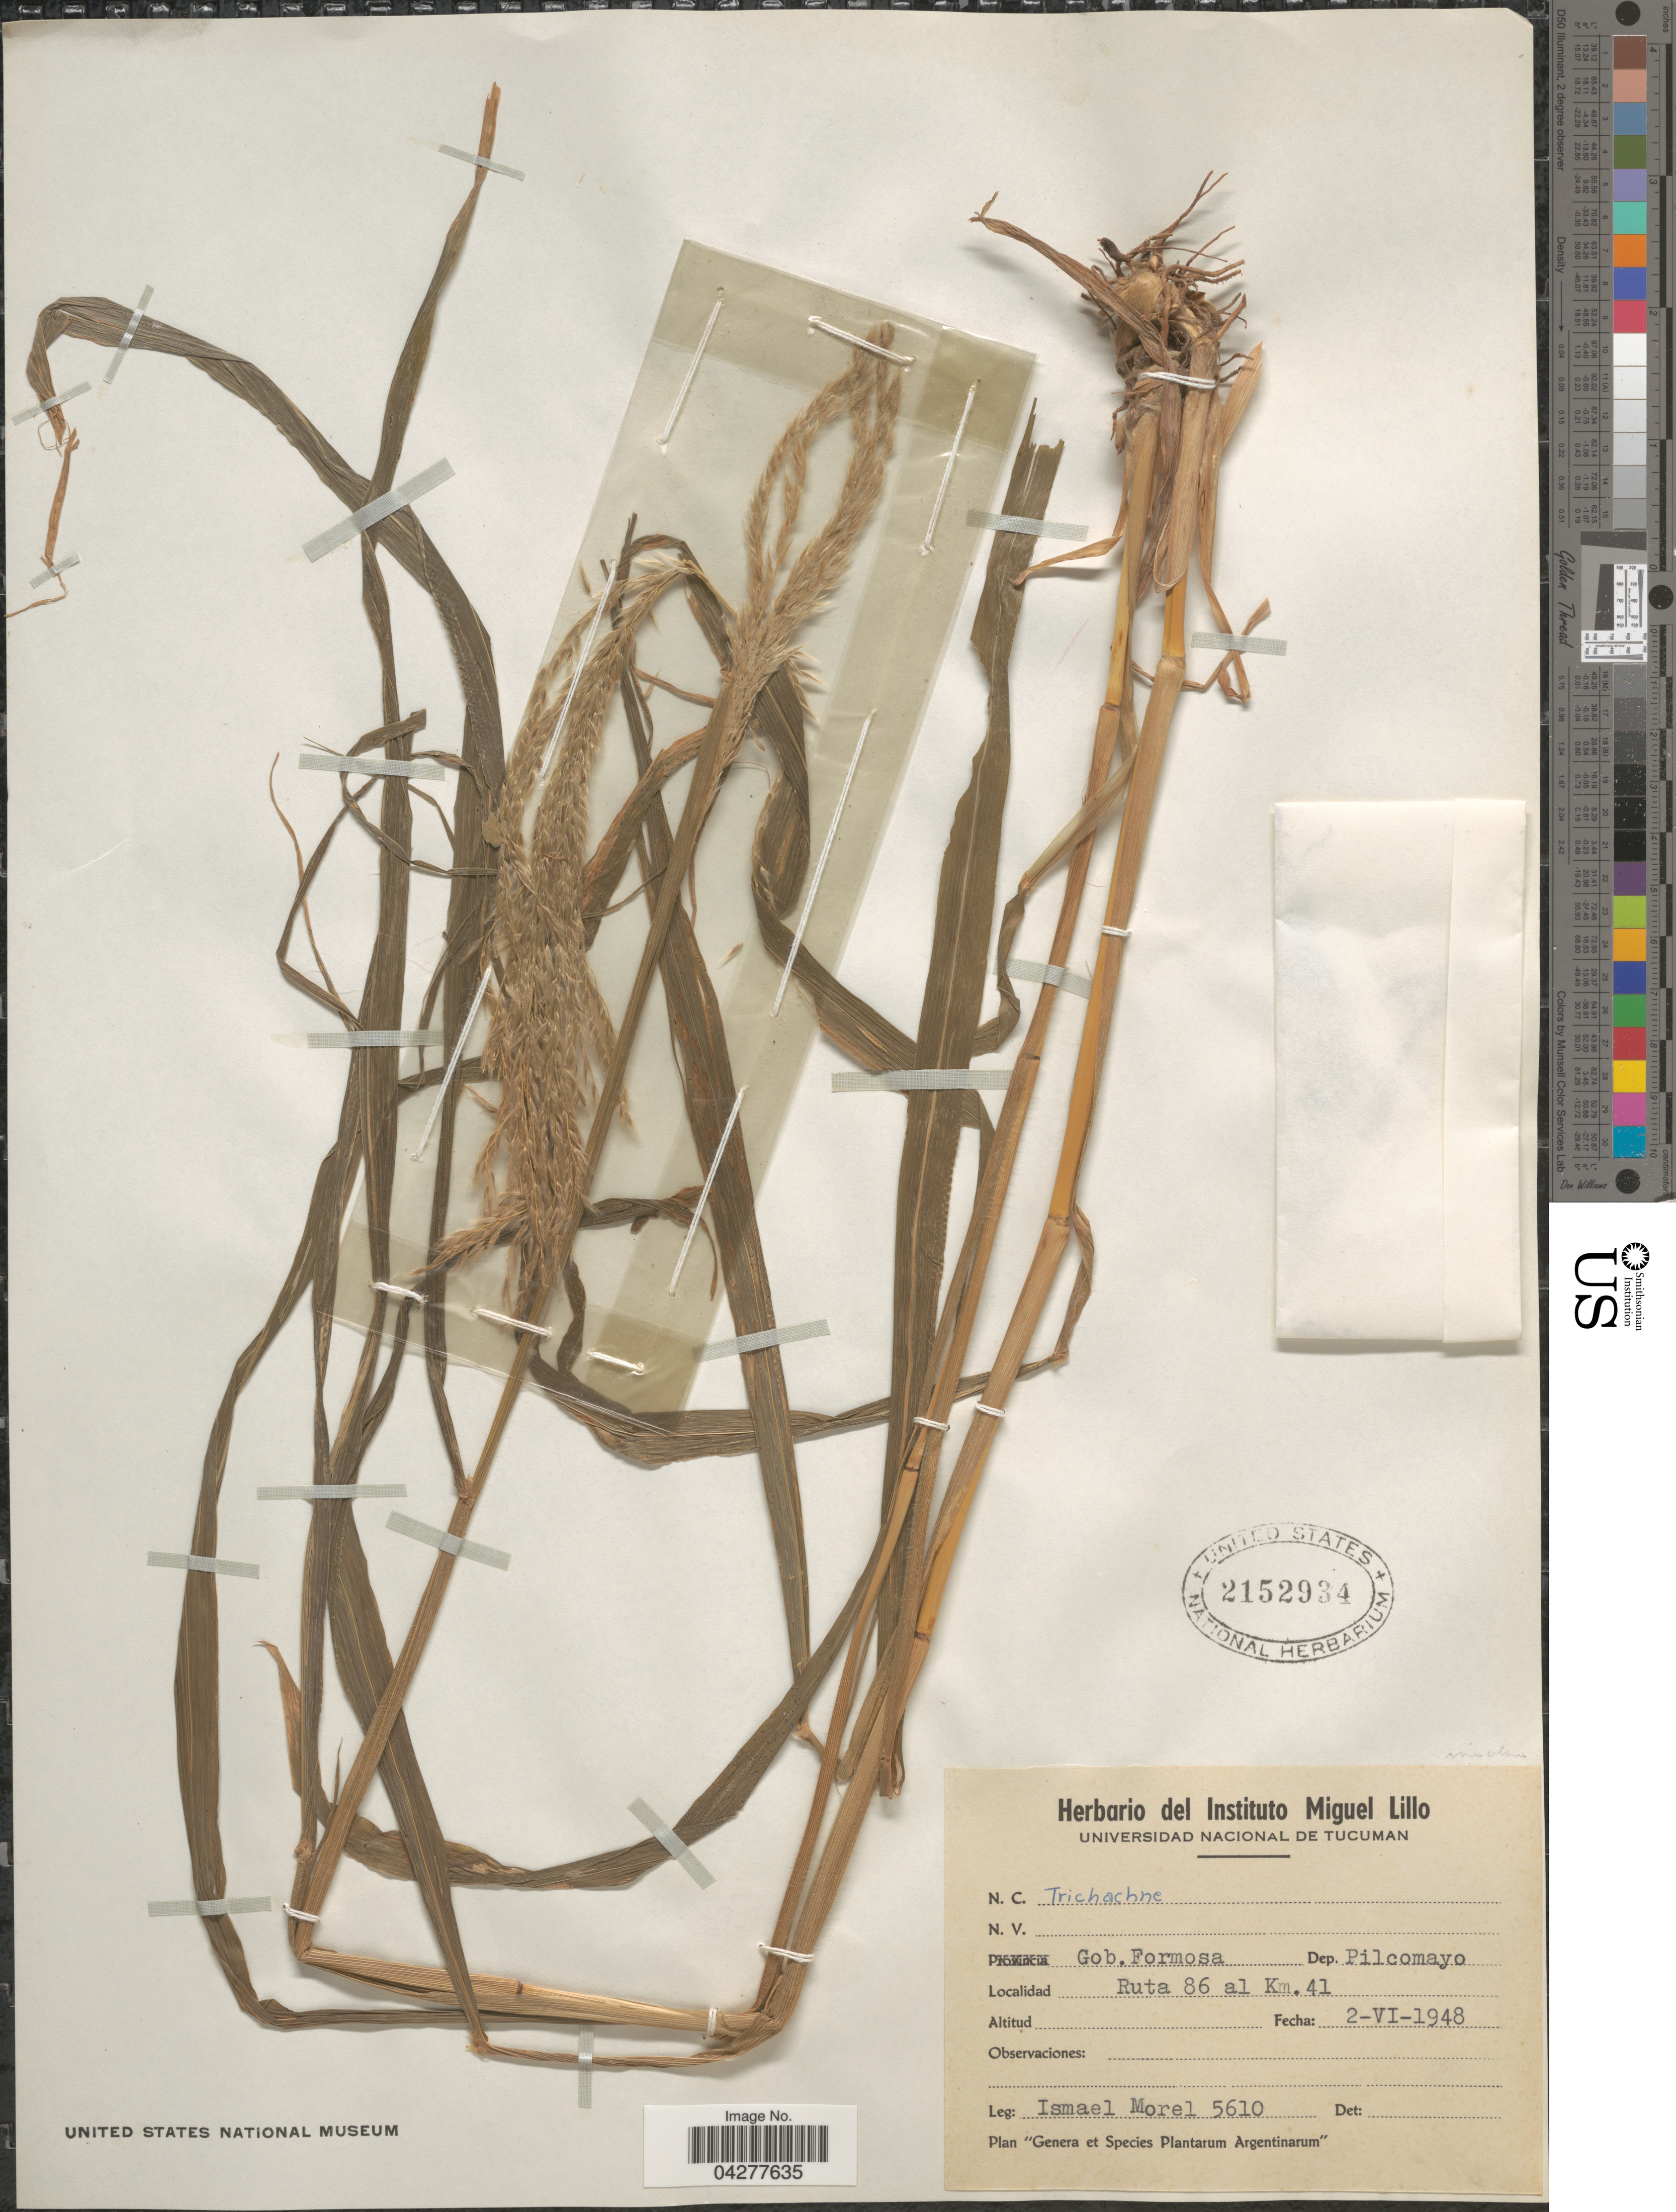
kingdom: Plantae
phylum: Tracheophyta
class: Liliopsida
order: Poales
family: Poaceae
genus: Digitaria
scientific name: Digitaria sp.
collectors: I. Morel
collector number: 5610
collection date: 1948-06-02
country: Argentina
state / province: Formosa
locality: Gob. Formosa. Dep. Pilcomayo. Ruta 86 al Km. 41.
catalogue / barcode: US 2152934